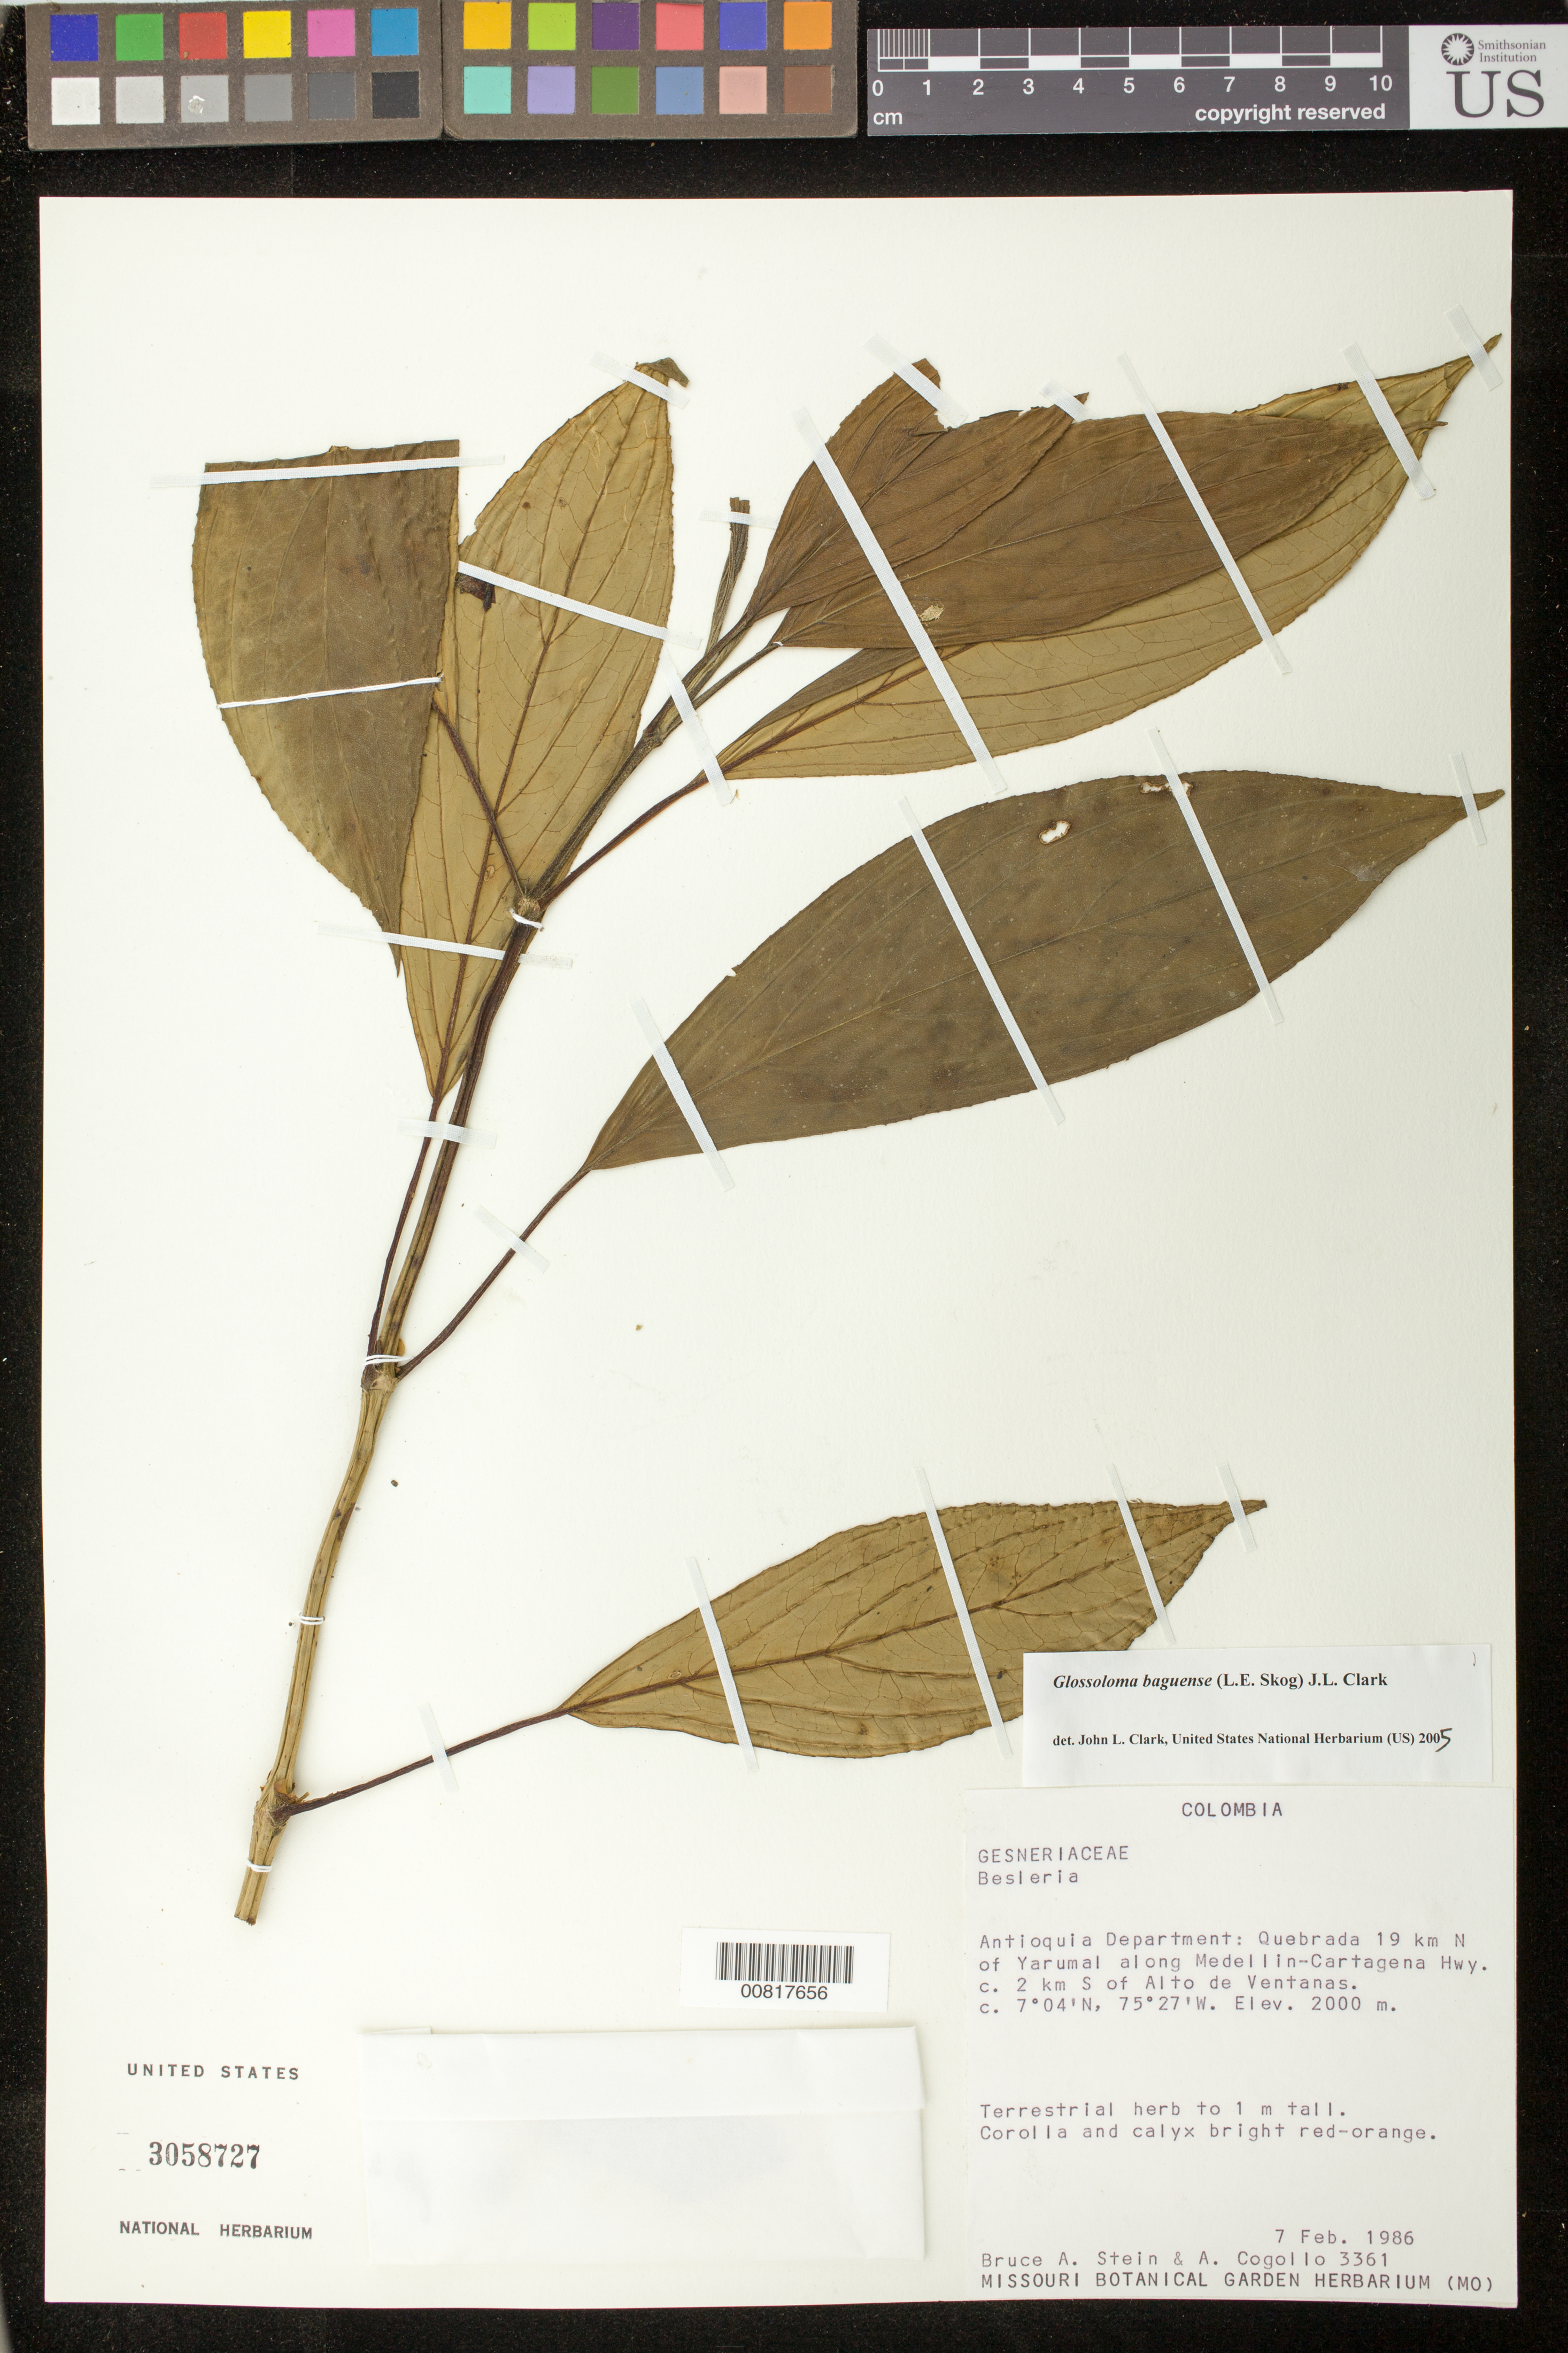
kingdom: Plantae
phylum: Tracheophyta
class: Magnoliopsida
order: Lamiales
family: Gesneriaceae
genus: Glossoloma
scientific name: Glossoloma baguense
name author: (L.E. Skog) J.L. Clark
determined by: Clark, J. L., (SEL), The Marie Selby Botanical Garden (UNITED STATES)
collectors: B. A. Stein & A. Cogollo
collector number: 3361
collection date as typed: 07 Feb 1986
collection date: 1986-02-07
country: Colombia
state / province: Antioquia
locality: Quebrada 19 km north of Yarumal along Medellin-Cartagena highway, ca., 2 km south of Alto de Ventanas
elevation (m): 2000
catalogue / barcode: US 3058727